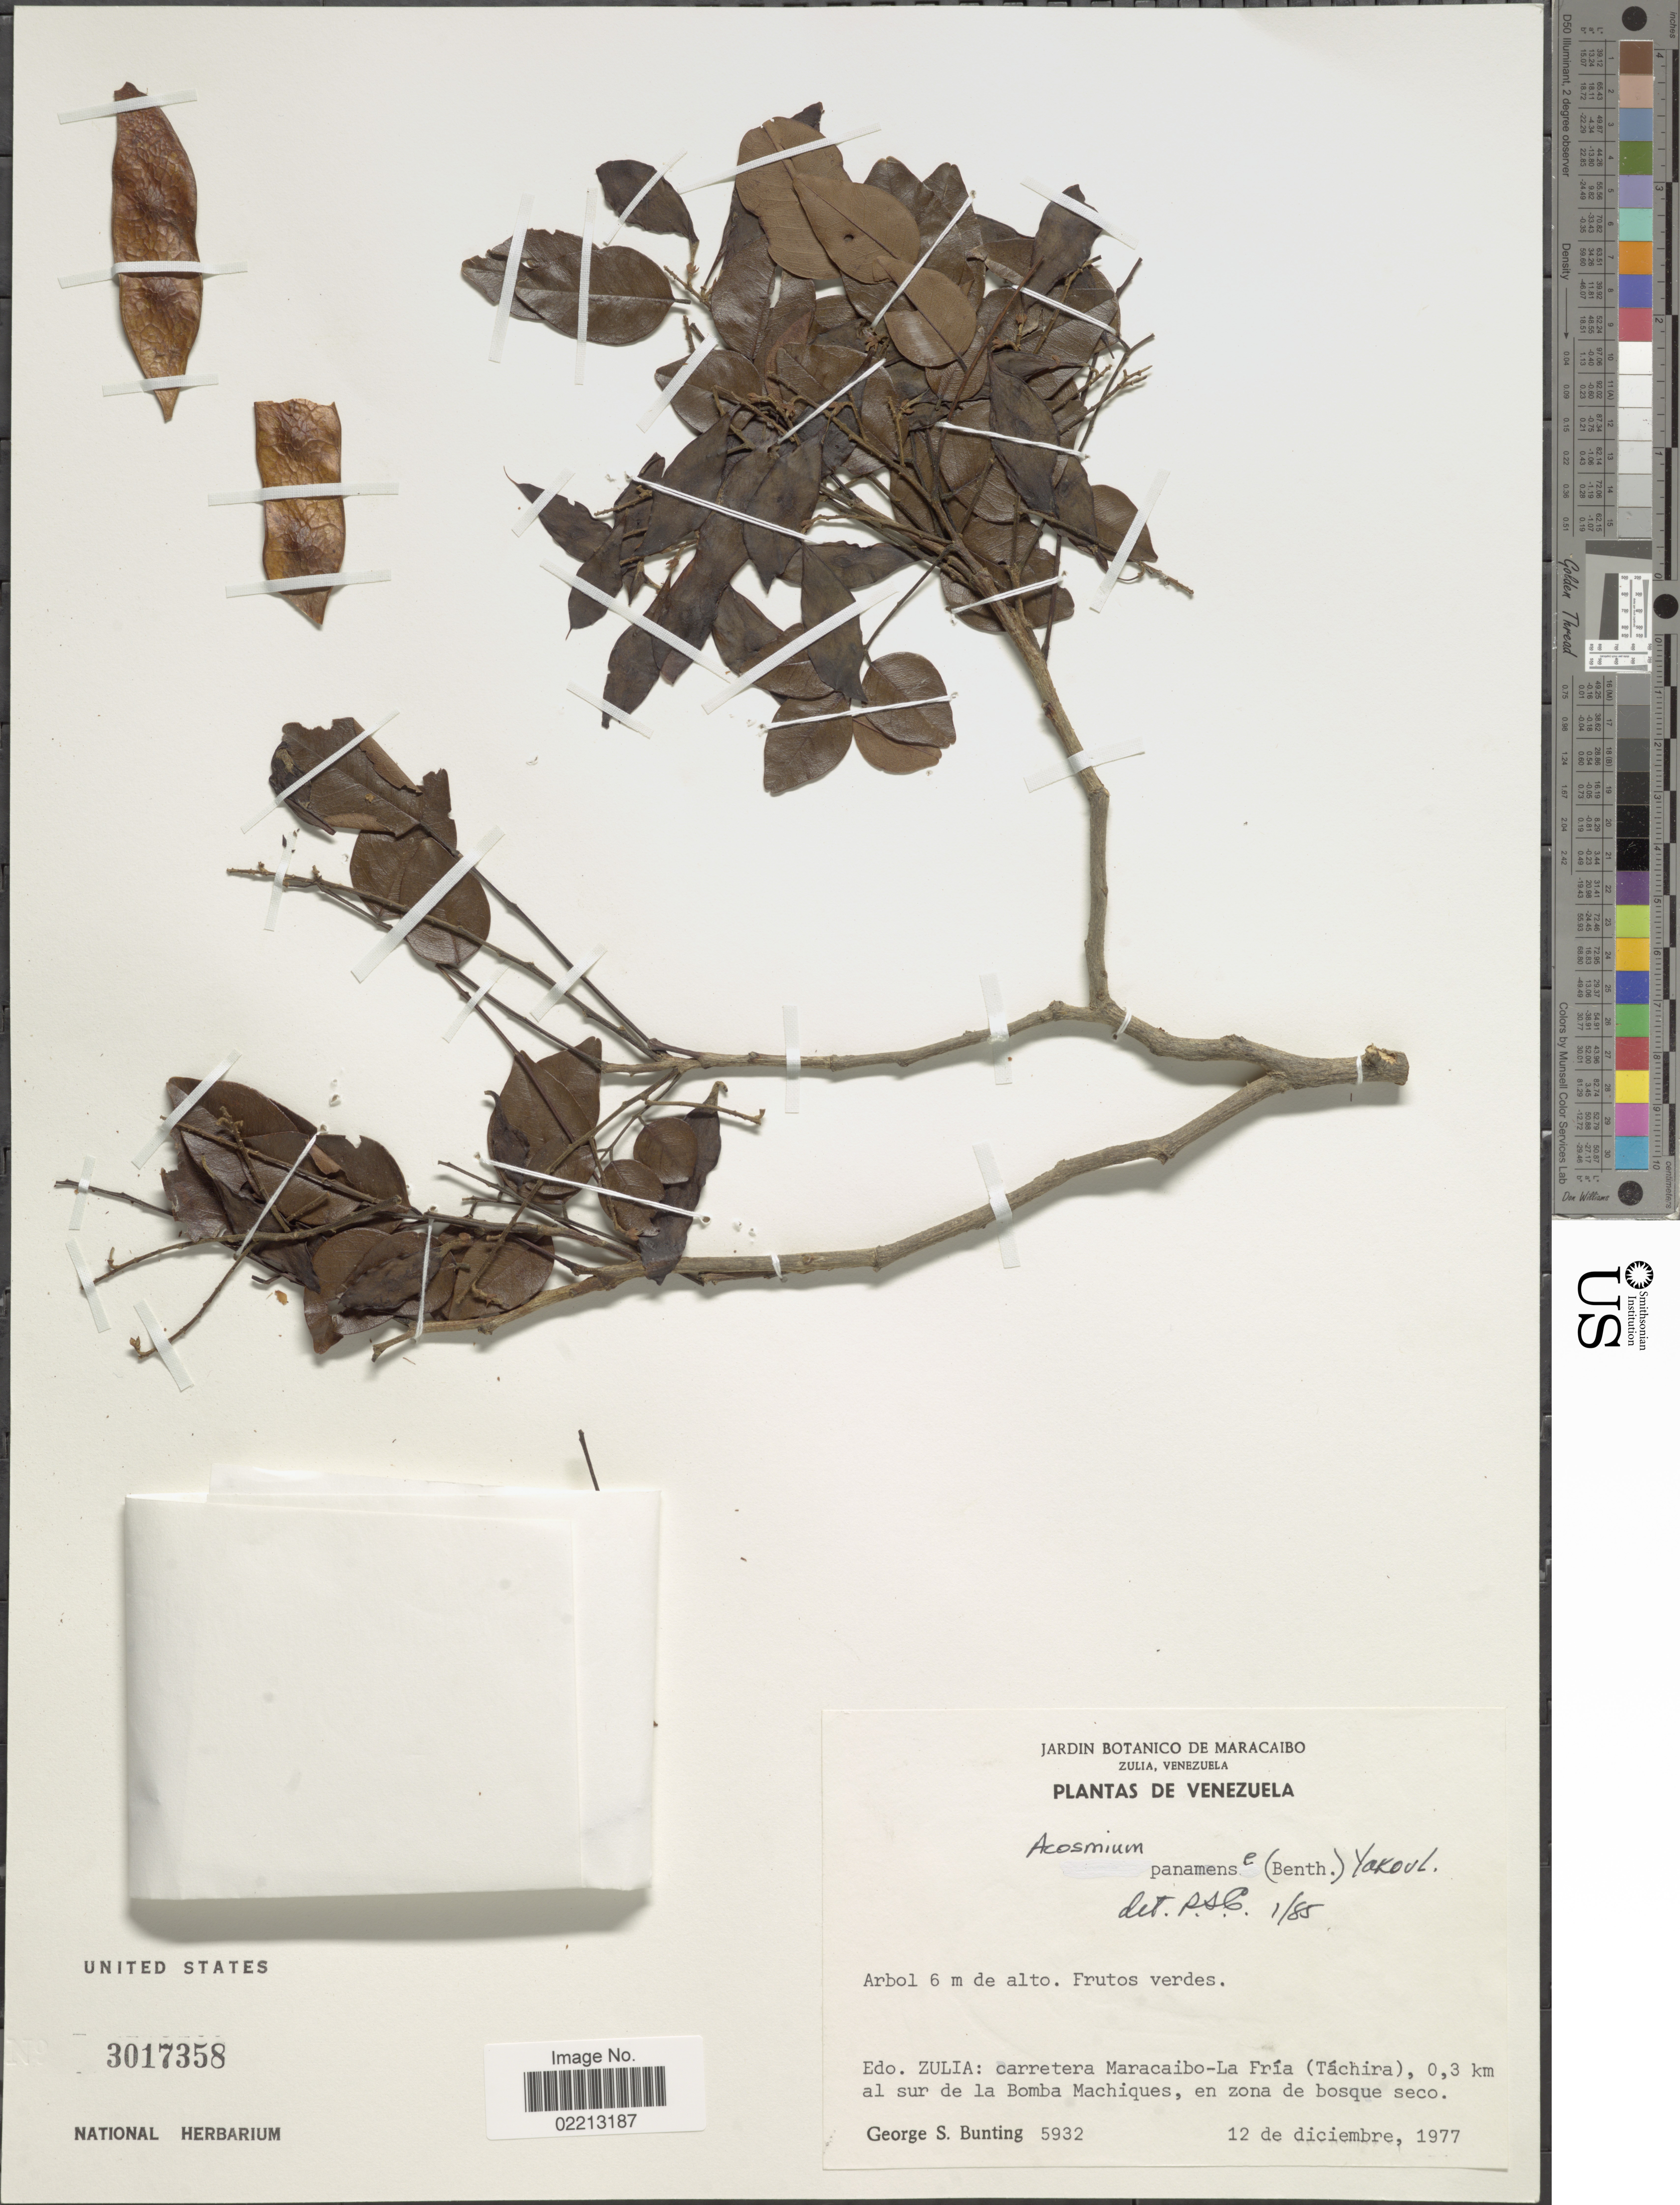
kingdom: Plantae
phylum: Tracheophyta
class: Magnoliopsida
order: Fabales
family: Fabaceae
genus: Acosmium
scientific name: Acosmium panamense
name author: (Benth.) Yakovlev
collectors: G. S. Bunting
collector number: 5932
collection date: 1977-12-12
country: Venezuela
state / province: Zulia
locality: Carretera Maracaibo-La Fria (Tachira), 0.3 km al sur de la Bomba Machiques, en zona de bosque seco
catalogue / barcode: US 3017358